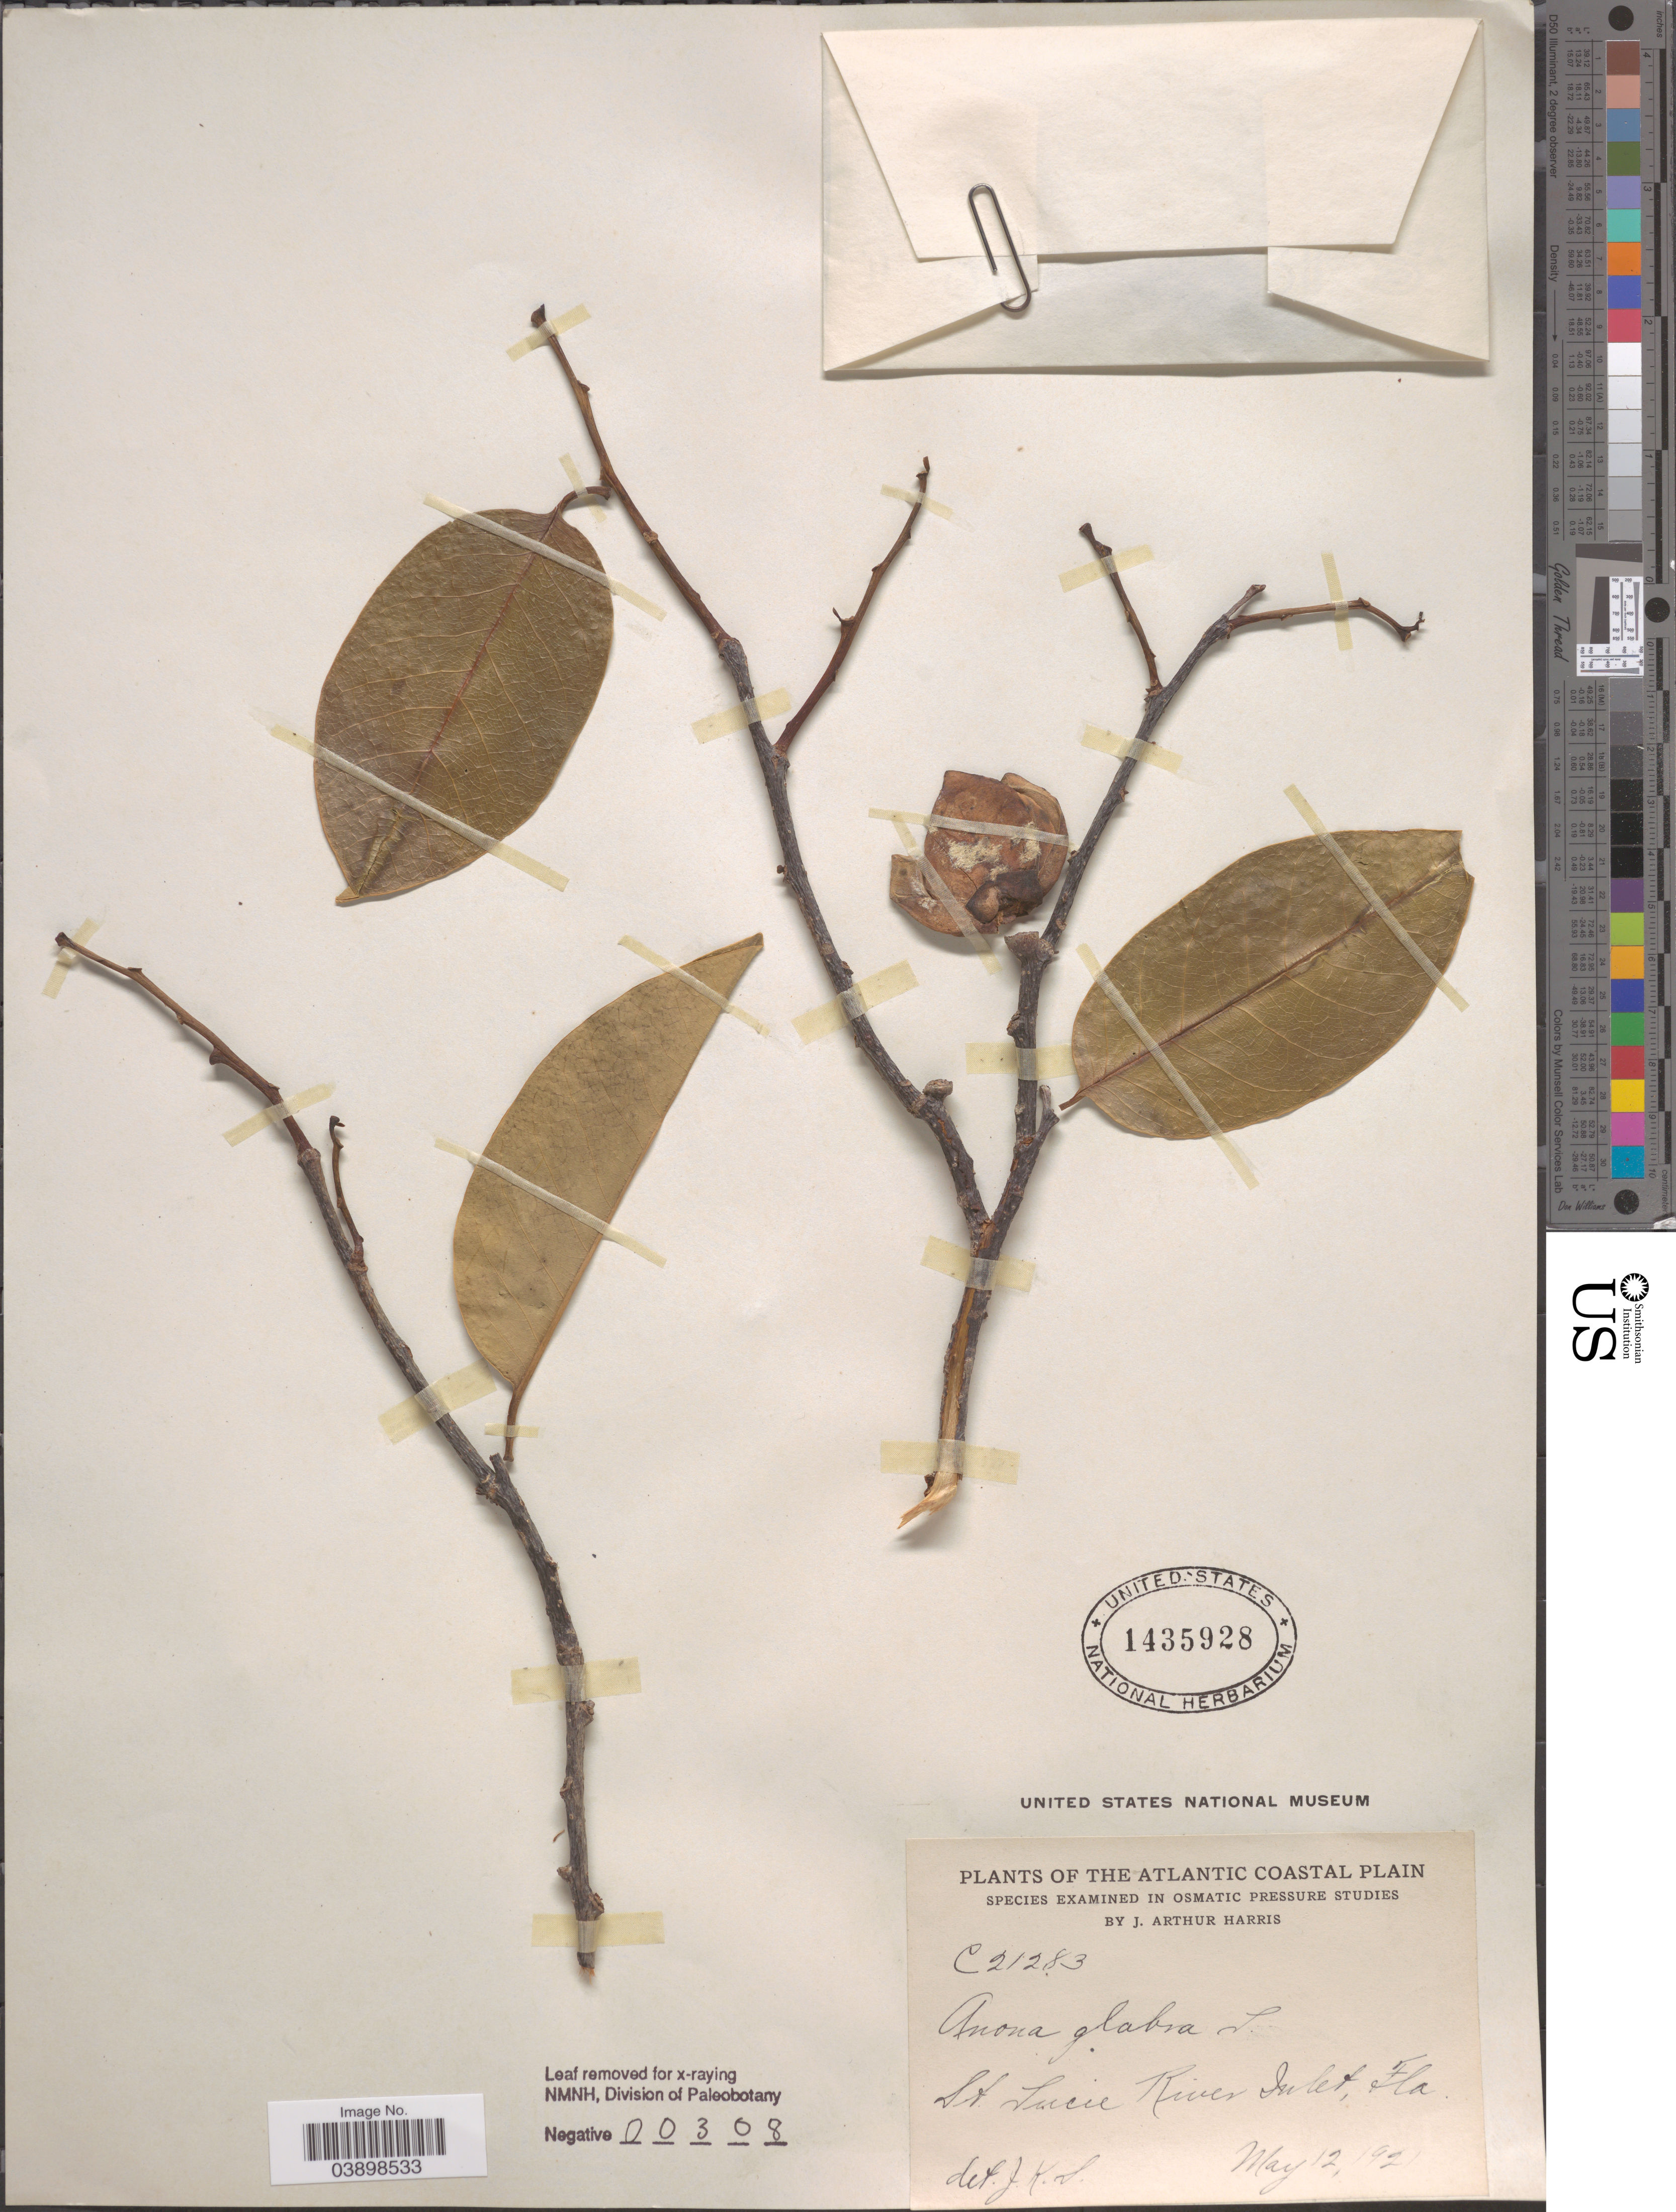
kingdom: Plantae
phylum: Tracheophyta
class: Magnoliopsida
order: Magnoliales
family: Annonaceae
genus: Annona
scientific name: Annona glabra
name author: L.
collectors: J. A. Harris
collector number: C21283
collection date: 1921-05-12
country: United States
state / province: Florida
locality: The Atlantic Coastal Plain. St. Lucie River Inlet.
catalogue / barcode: US 1435928